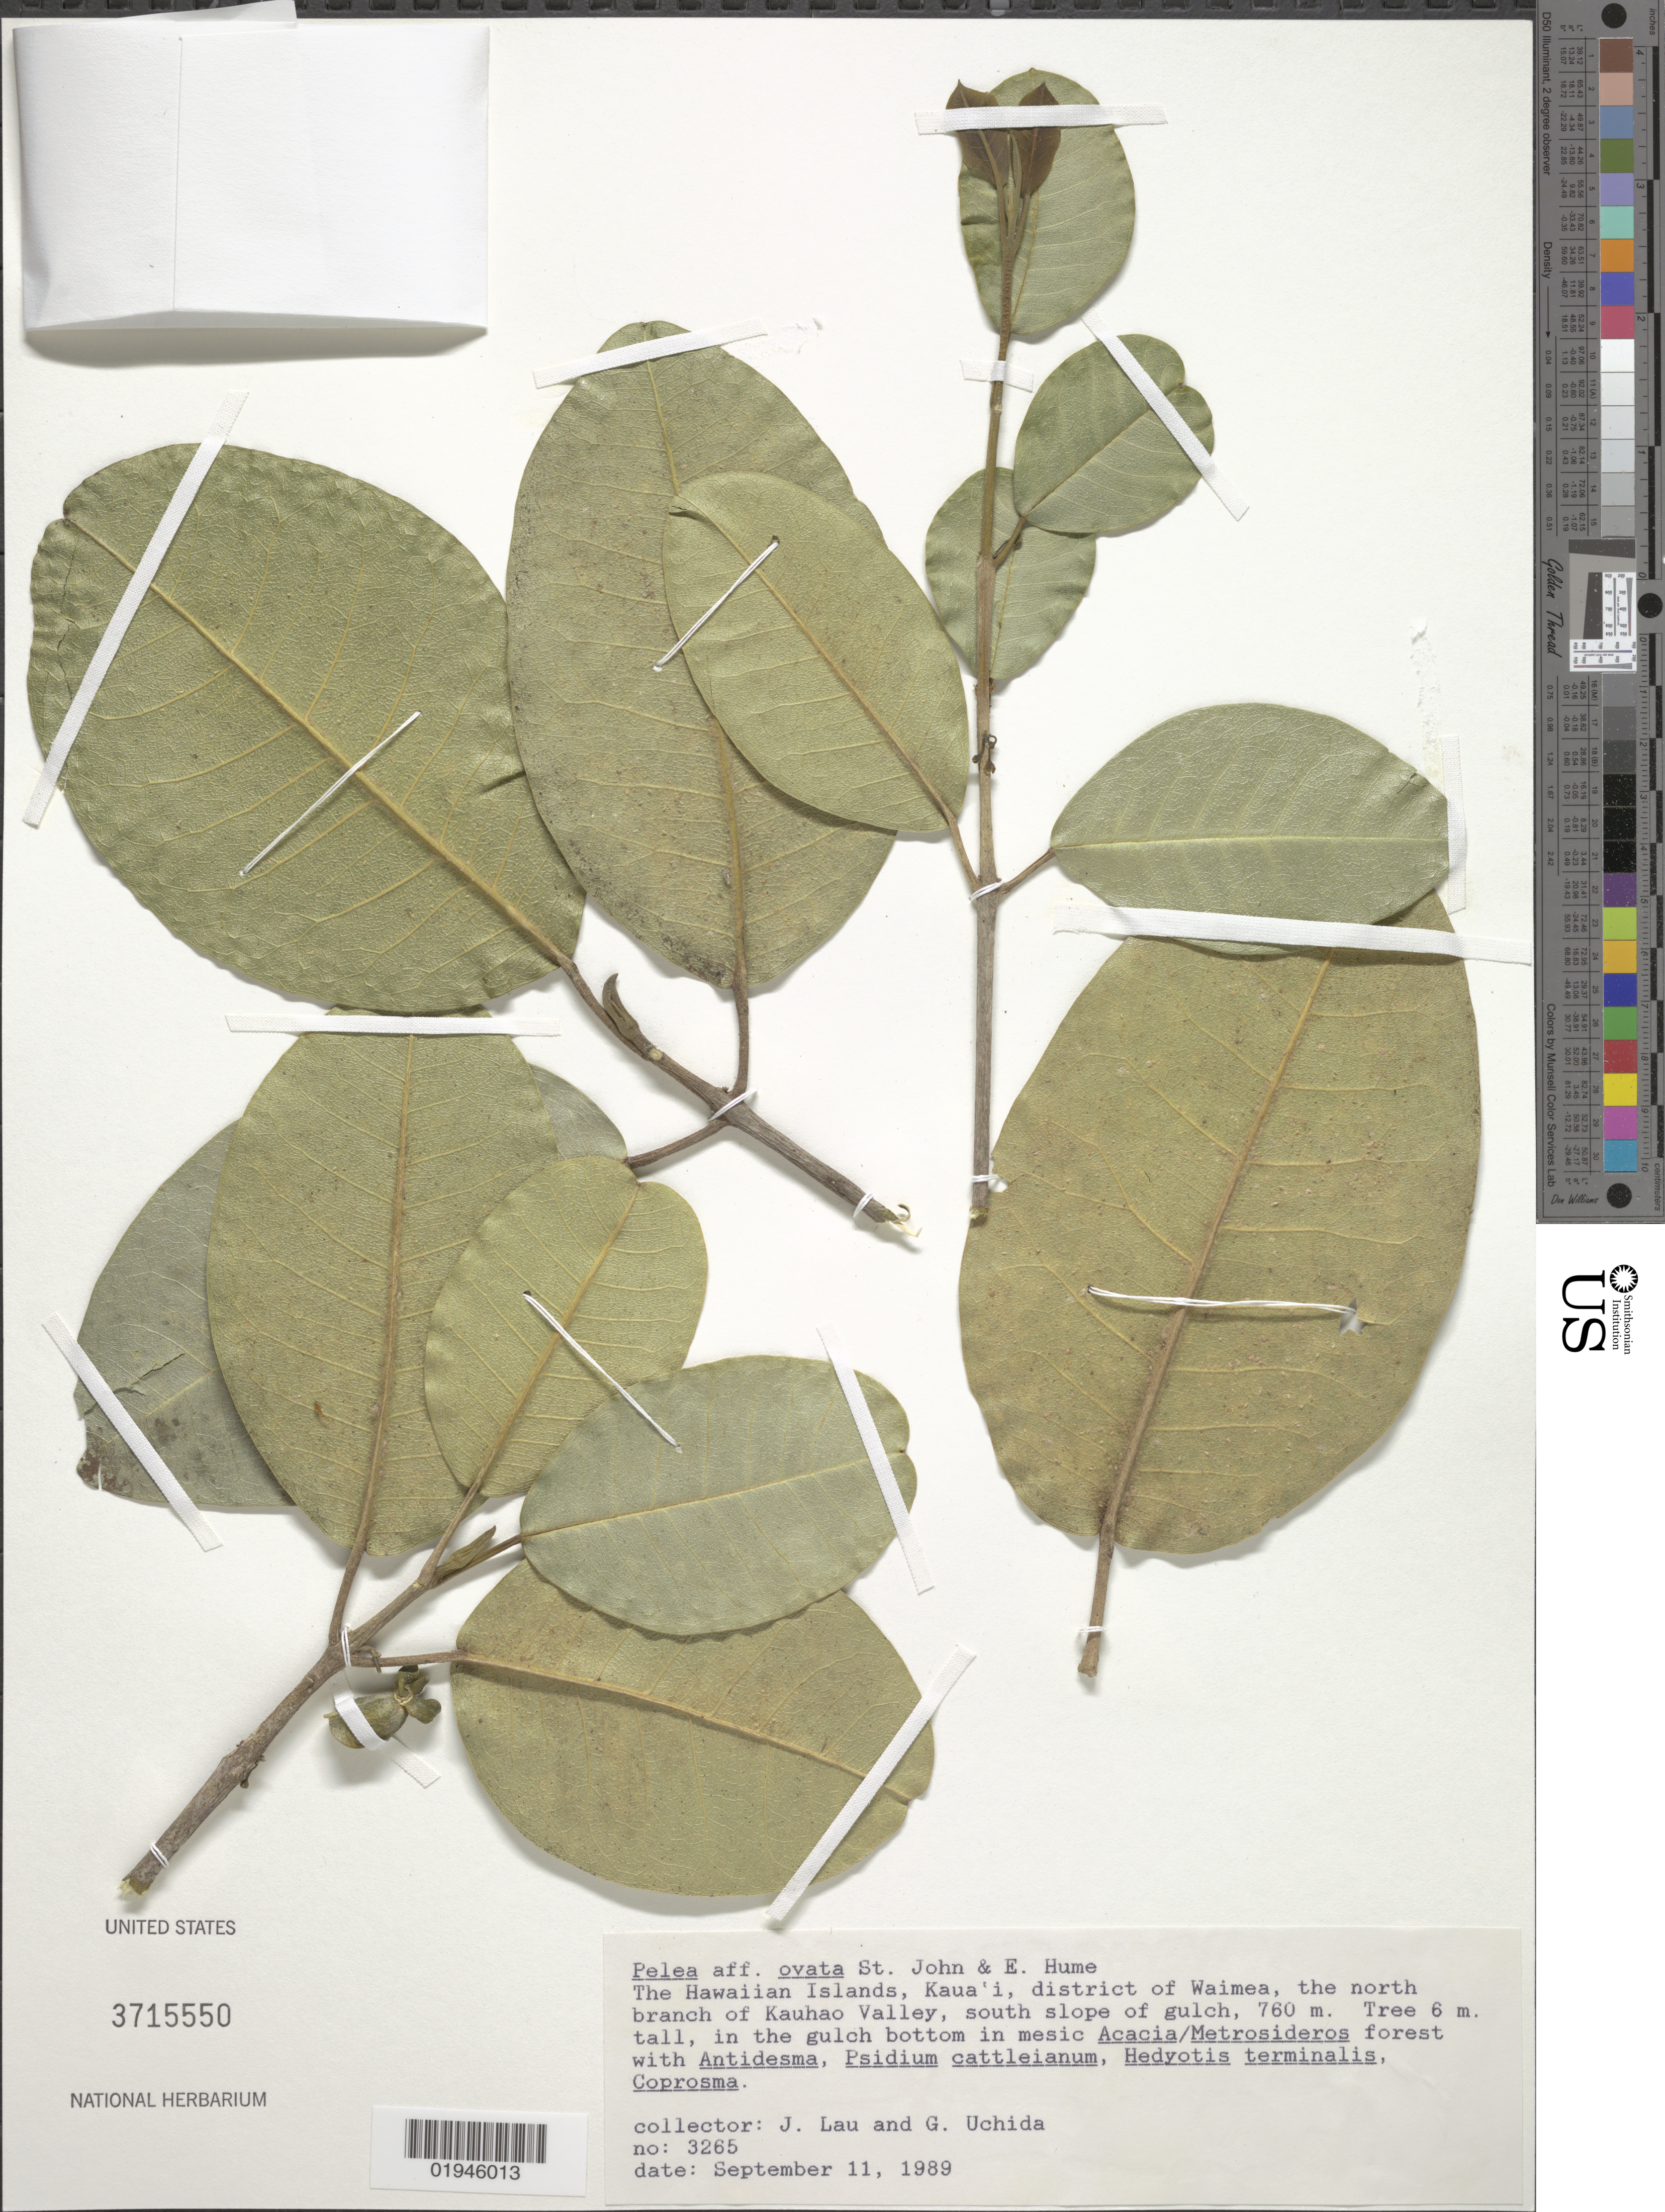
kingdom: Plantae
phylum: Tracheophyta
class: Magnoliopsida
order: Sapindales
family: Rutaceae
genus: Melicope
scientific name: Melicope ovata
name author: (H. St. John & E.P. Hume) T.G. Hartley & B.C. Stone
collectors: J. Lau & G. Uchida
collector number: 3265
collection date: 1989-09-11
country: United States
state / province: Hawaii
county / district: Kauai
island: Kaua'i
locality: Waimea District, the north branch of Kauhao Valley, south slope of gulch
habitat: Mesic forest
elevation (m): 760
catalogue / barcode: US 3715550